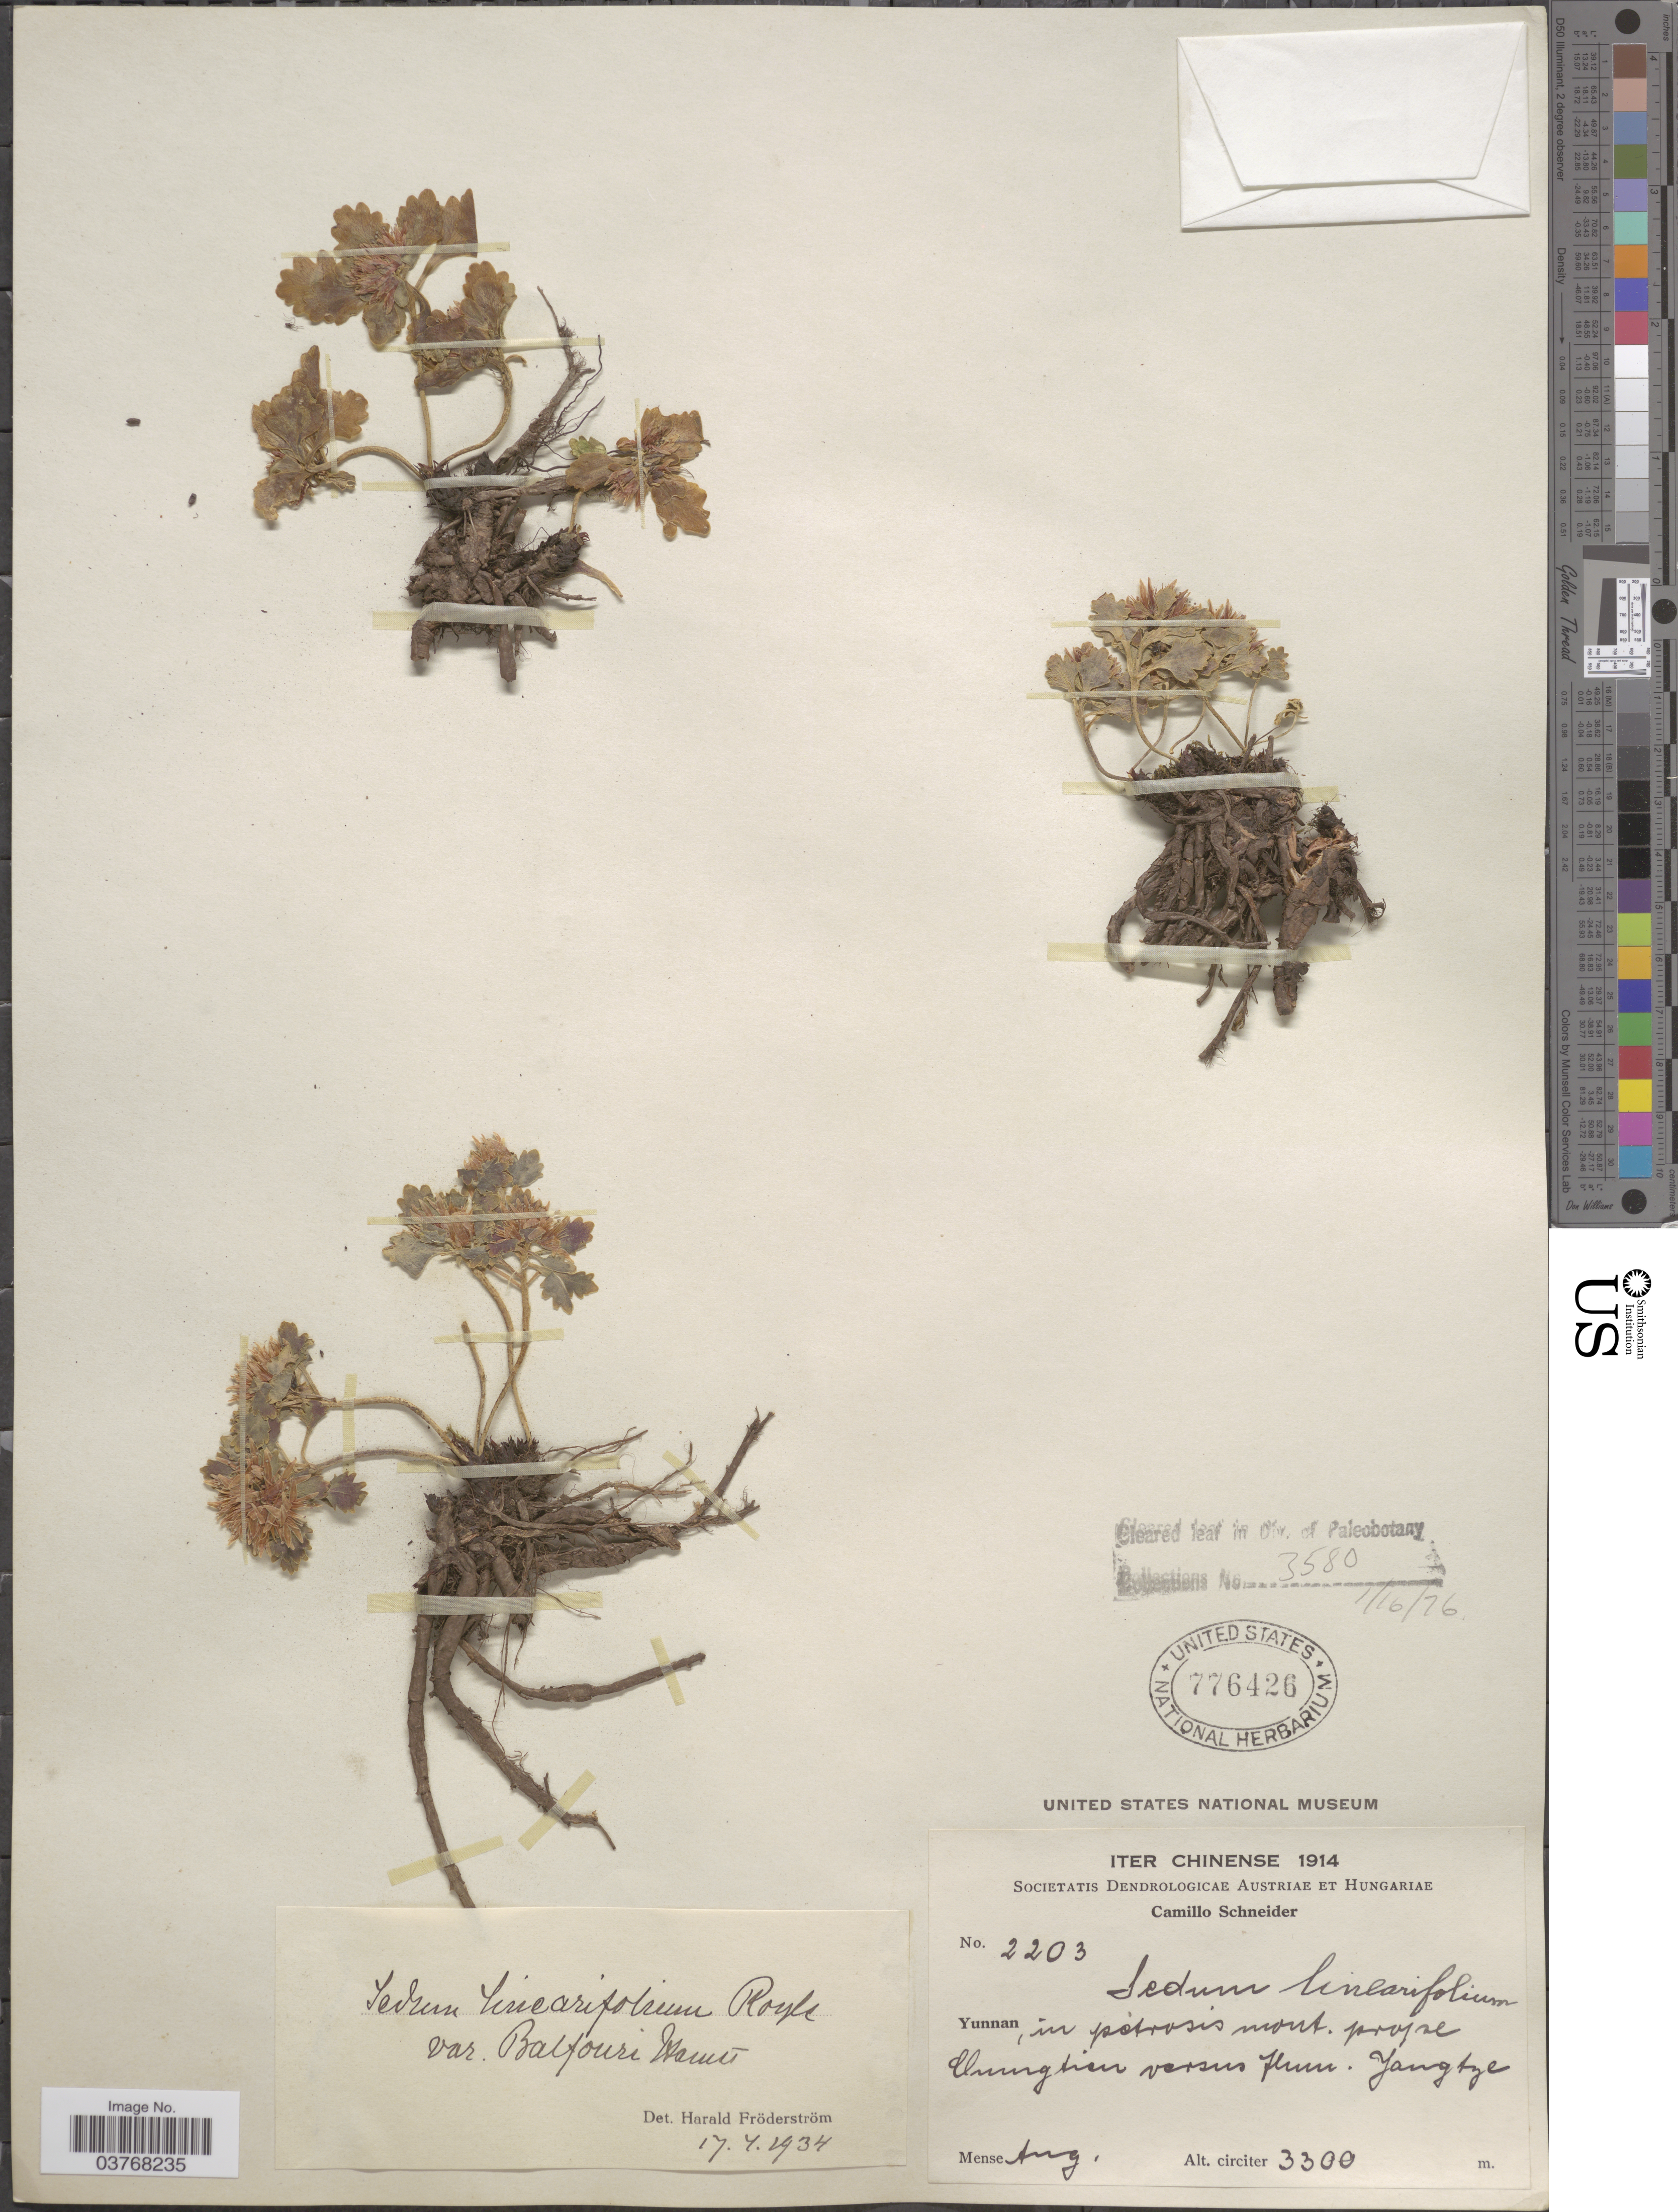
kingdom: Plantae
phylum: Tracheophyta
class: Magnoliopsida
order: Saxifragales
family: Crassulaceae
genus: Rhodiola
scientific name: Rhodiola sinuata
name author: (Royle ex Edgew.) S.H. Fu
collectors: C. K. Schneider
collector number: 2203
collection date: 1914-08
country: China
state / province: Yunnan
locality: Prope Chungtien versus flum. Yangtze.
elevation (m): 3300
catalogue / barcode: US 776426